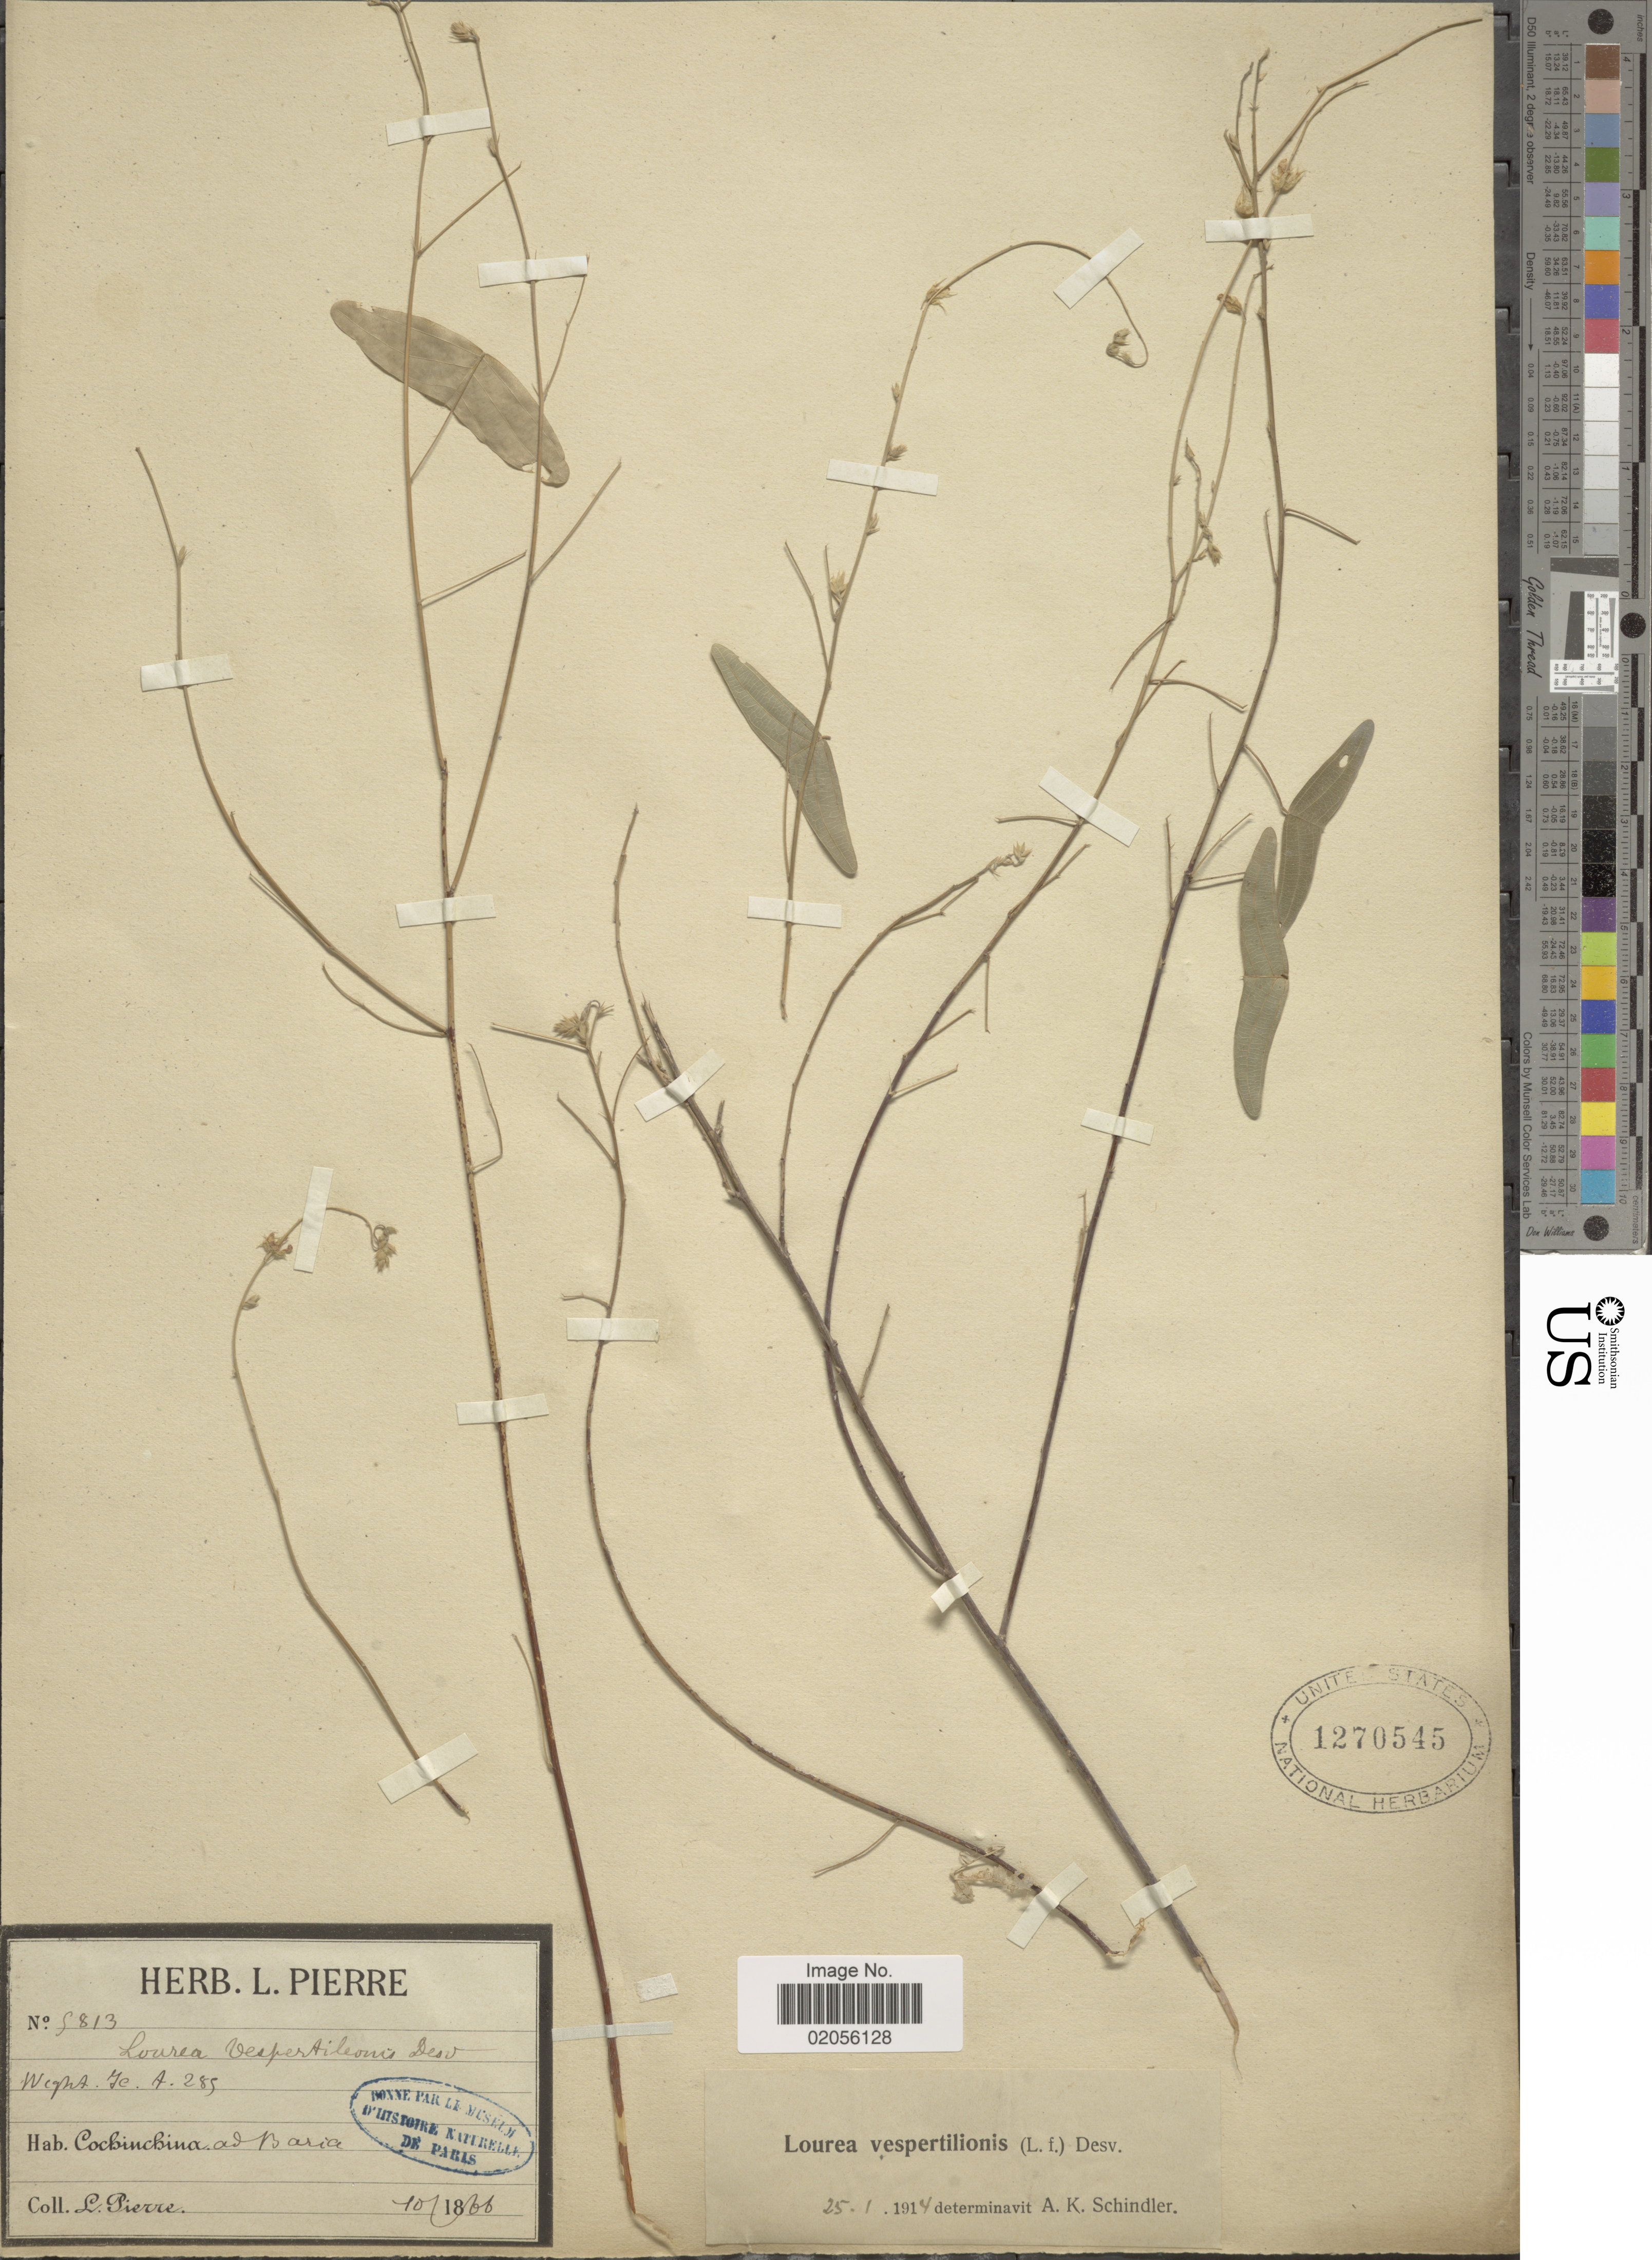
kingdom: Plantae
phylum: Tracheophyta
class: Magnoliopsida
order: Fabales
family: Fabaceae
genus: Lourea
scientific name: Lourea vespertilionis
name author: (L. f.) Desv.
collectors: L. Pierre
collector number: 5813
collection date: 1866-10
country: Vietnam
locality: Cochinchina. ad Baria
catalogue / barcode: US 1270545